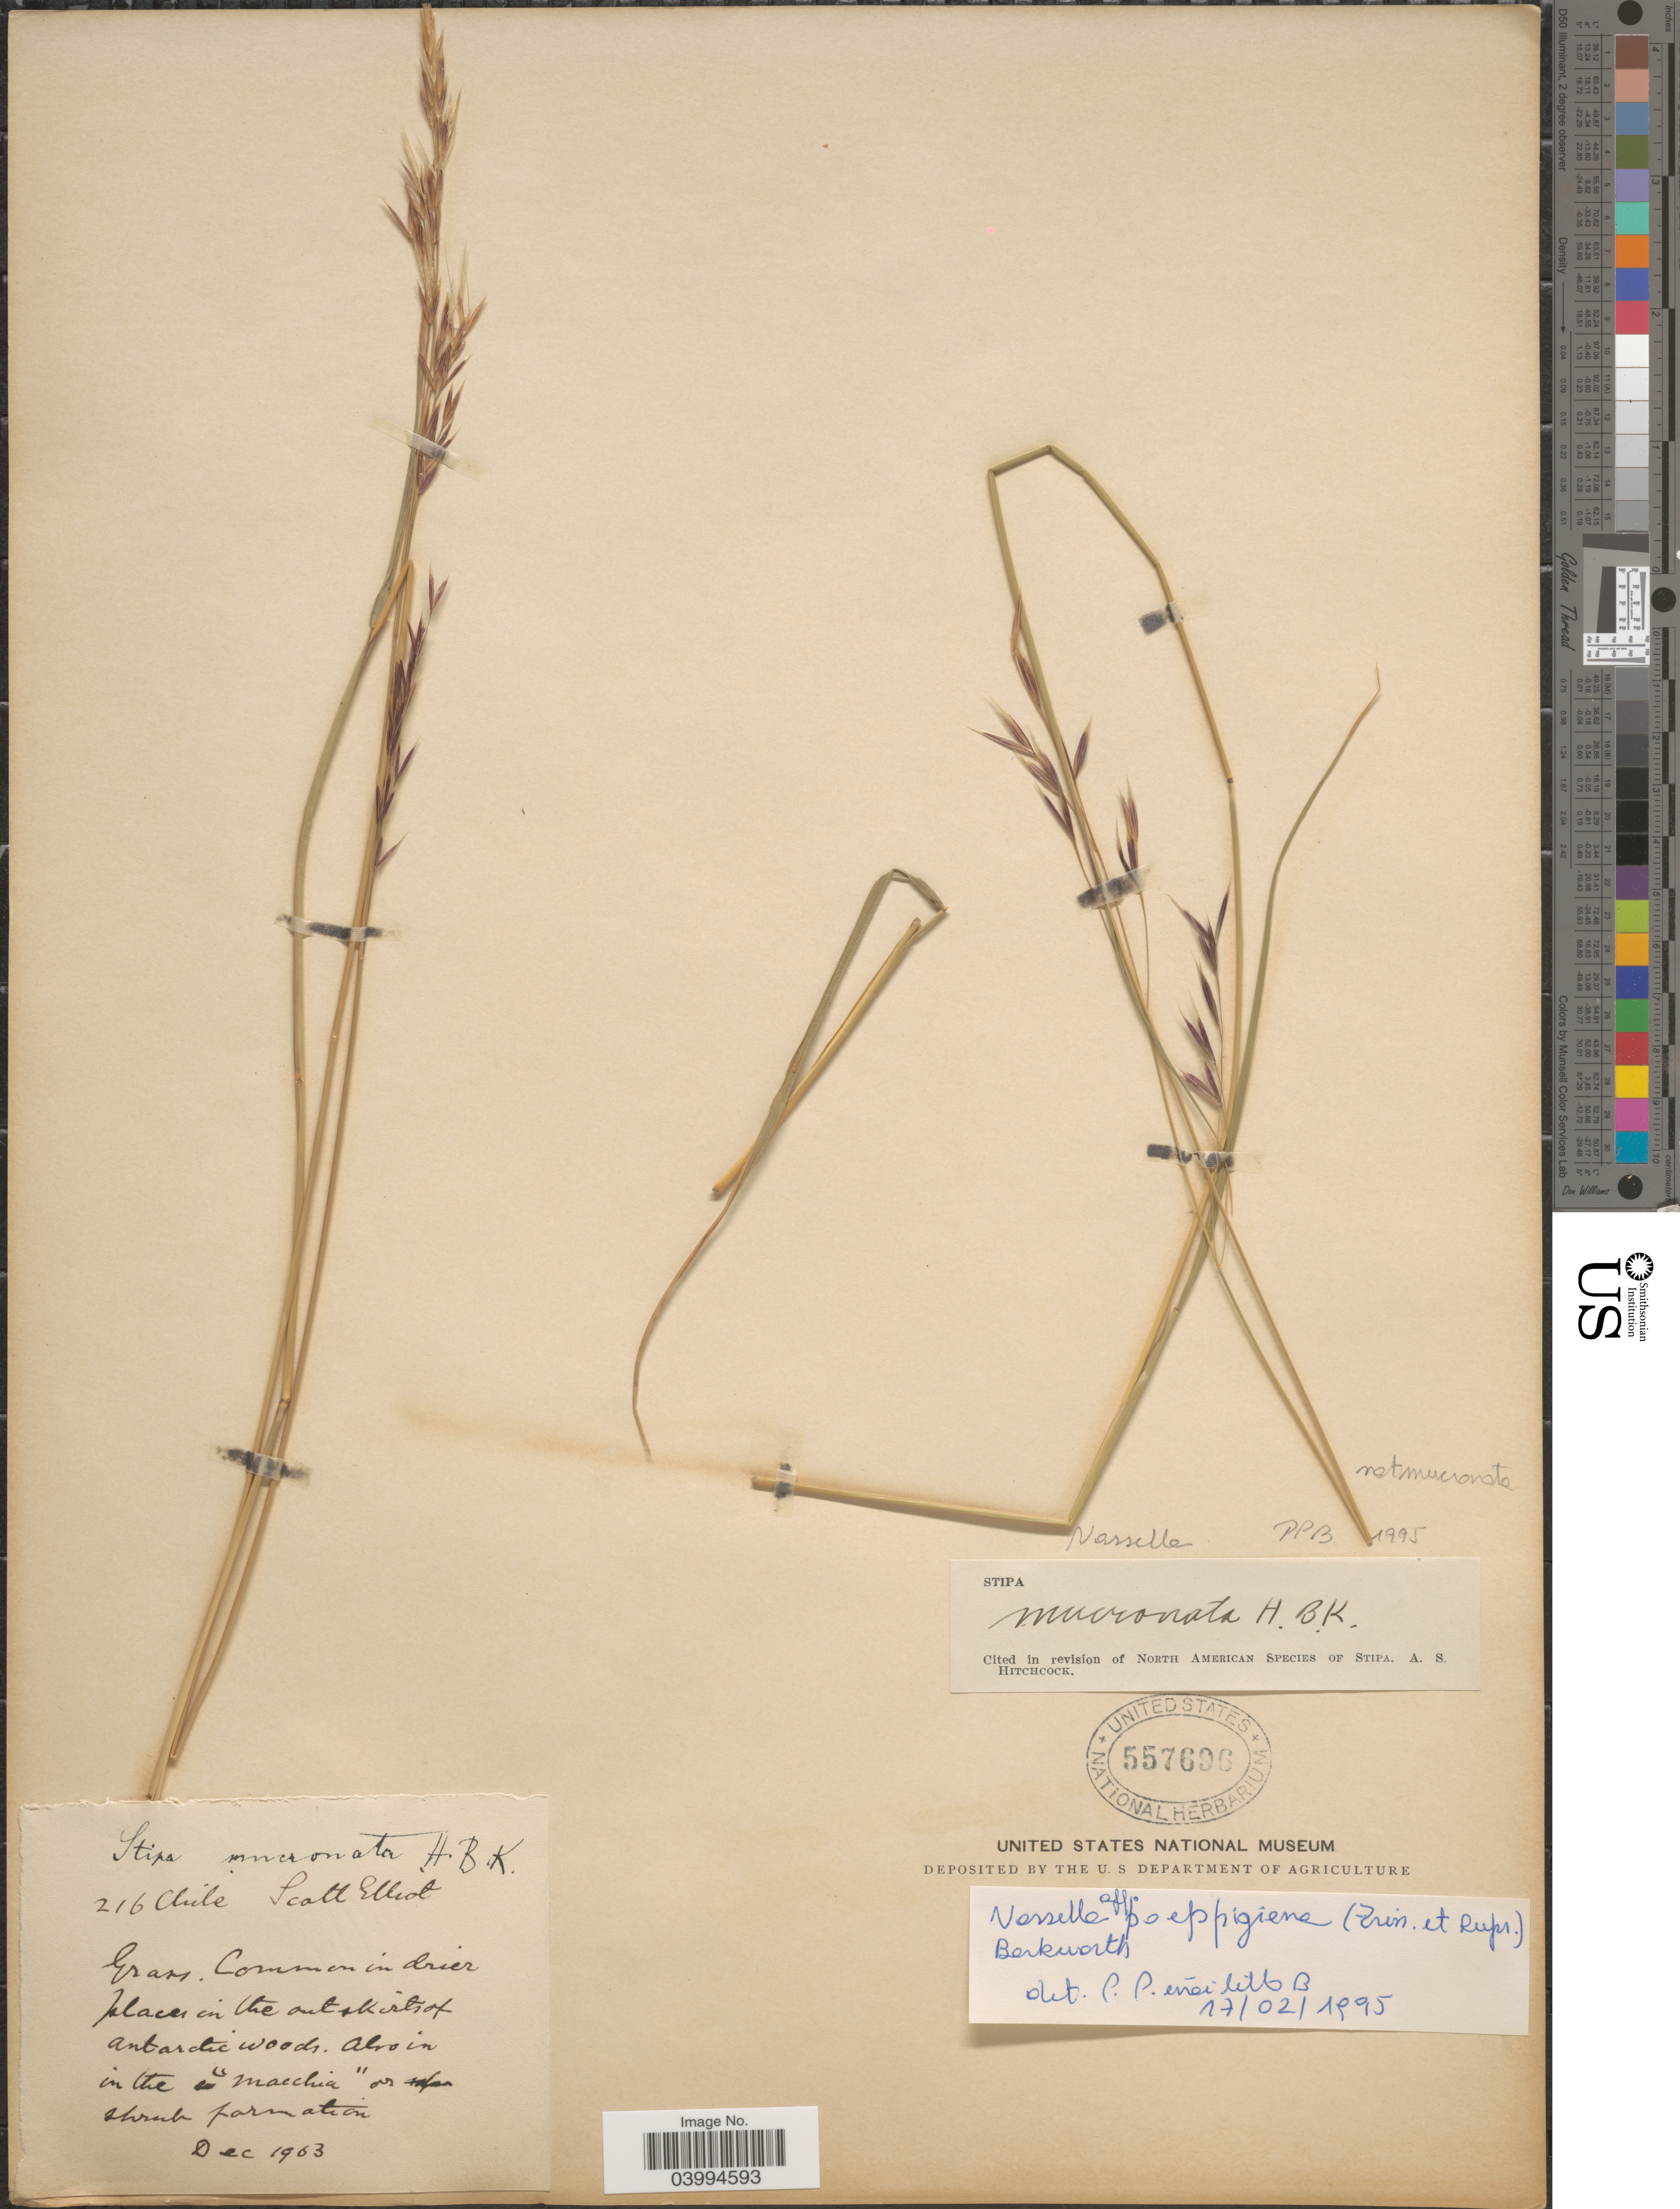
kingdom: Plantae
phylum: Tracheophyta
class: Liliopsida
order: Poales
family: Poaceae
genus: Nassella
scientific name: Nassella poeppigiana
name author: (Trin. & Rupr.) Barkworth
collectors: S. Elliot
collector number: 216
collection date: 1963-12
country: Chile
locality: Common in drier places in the outskirts of antarctic woods.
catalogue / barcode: US 557696